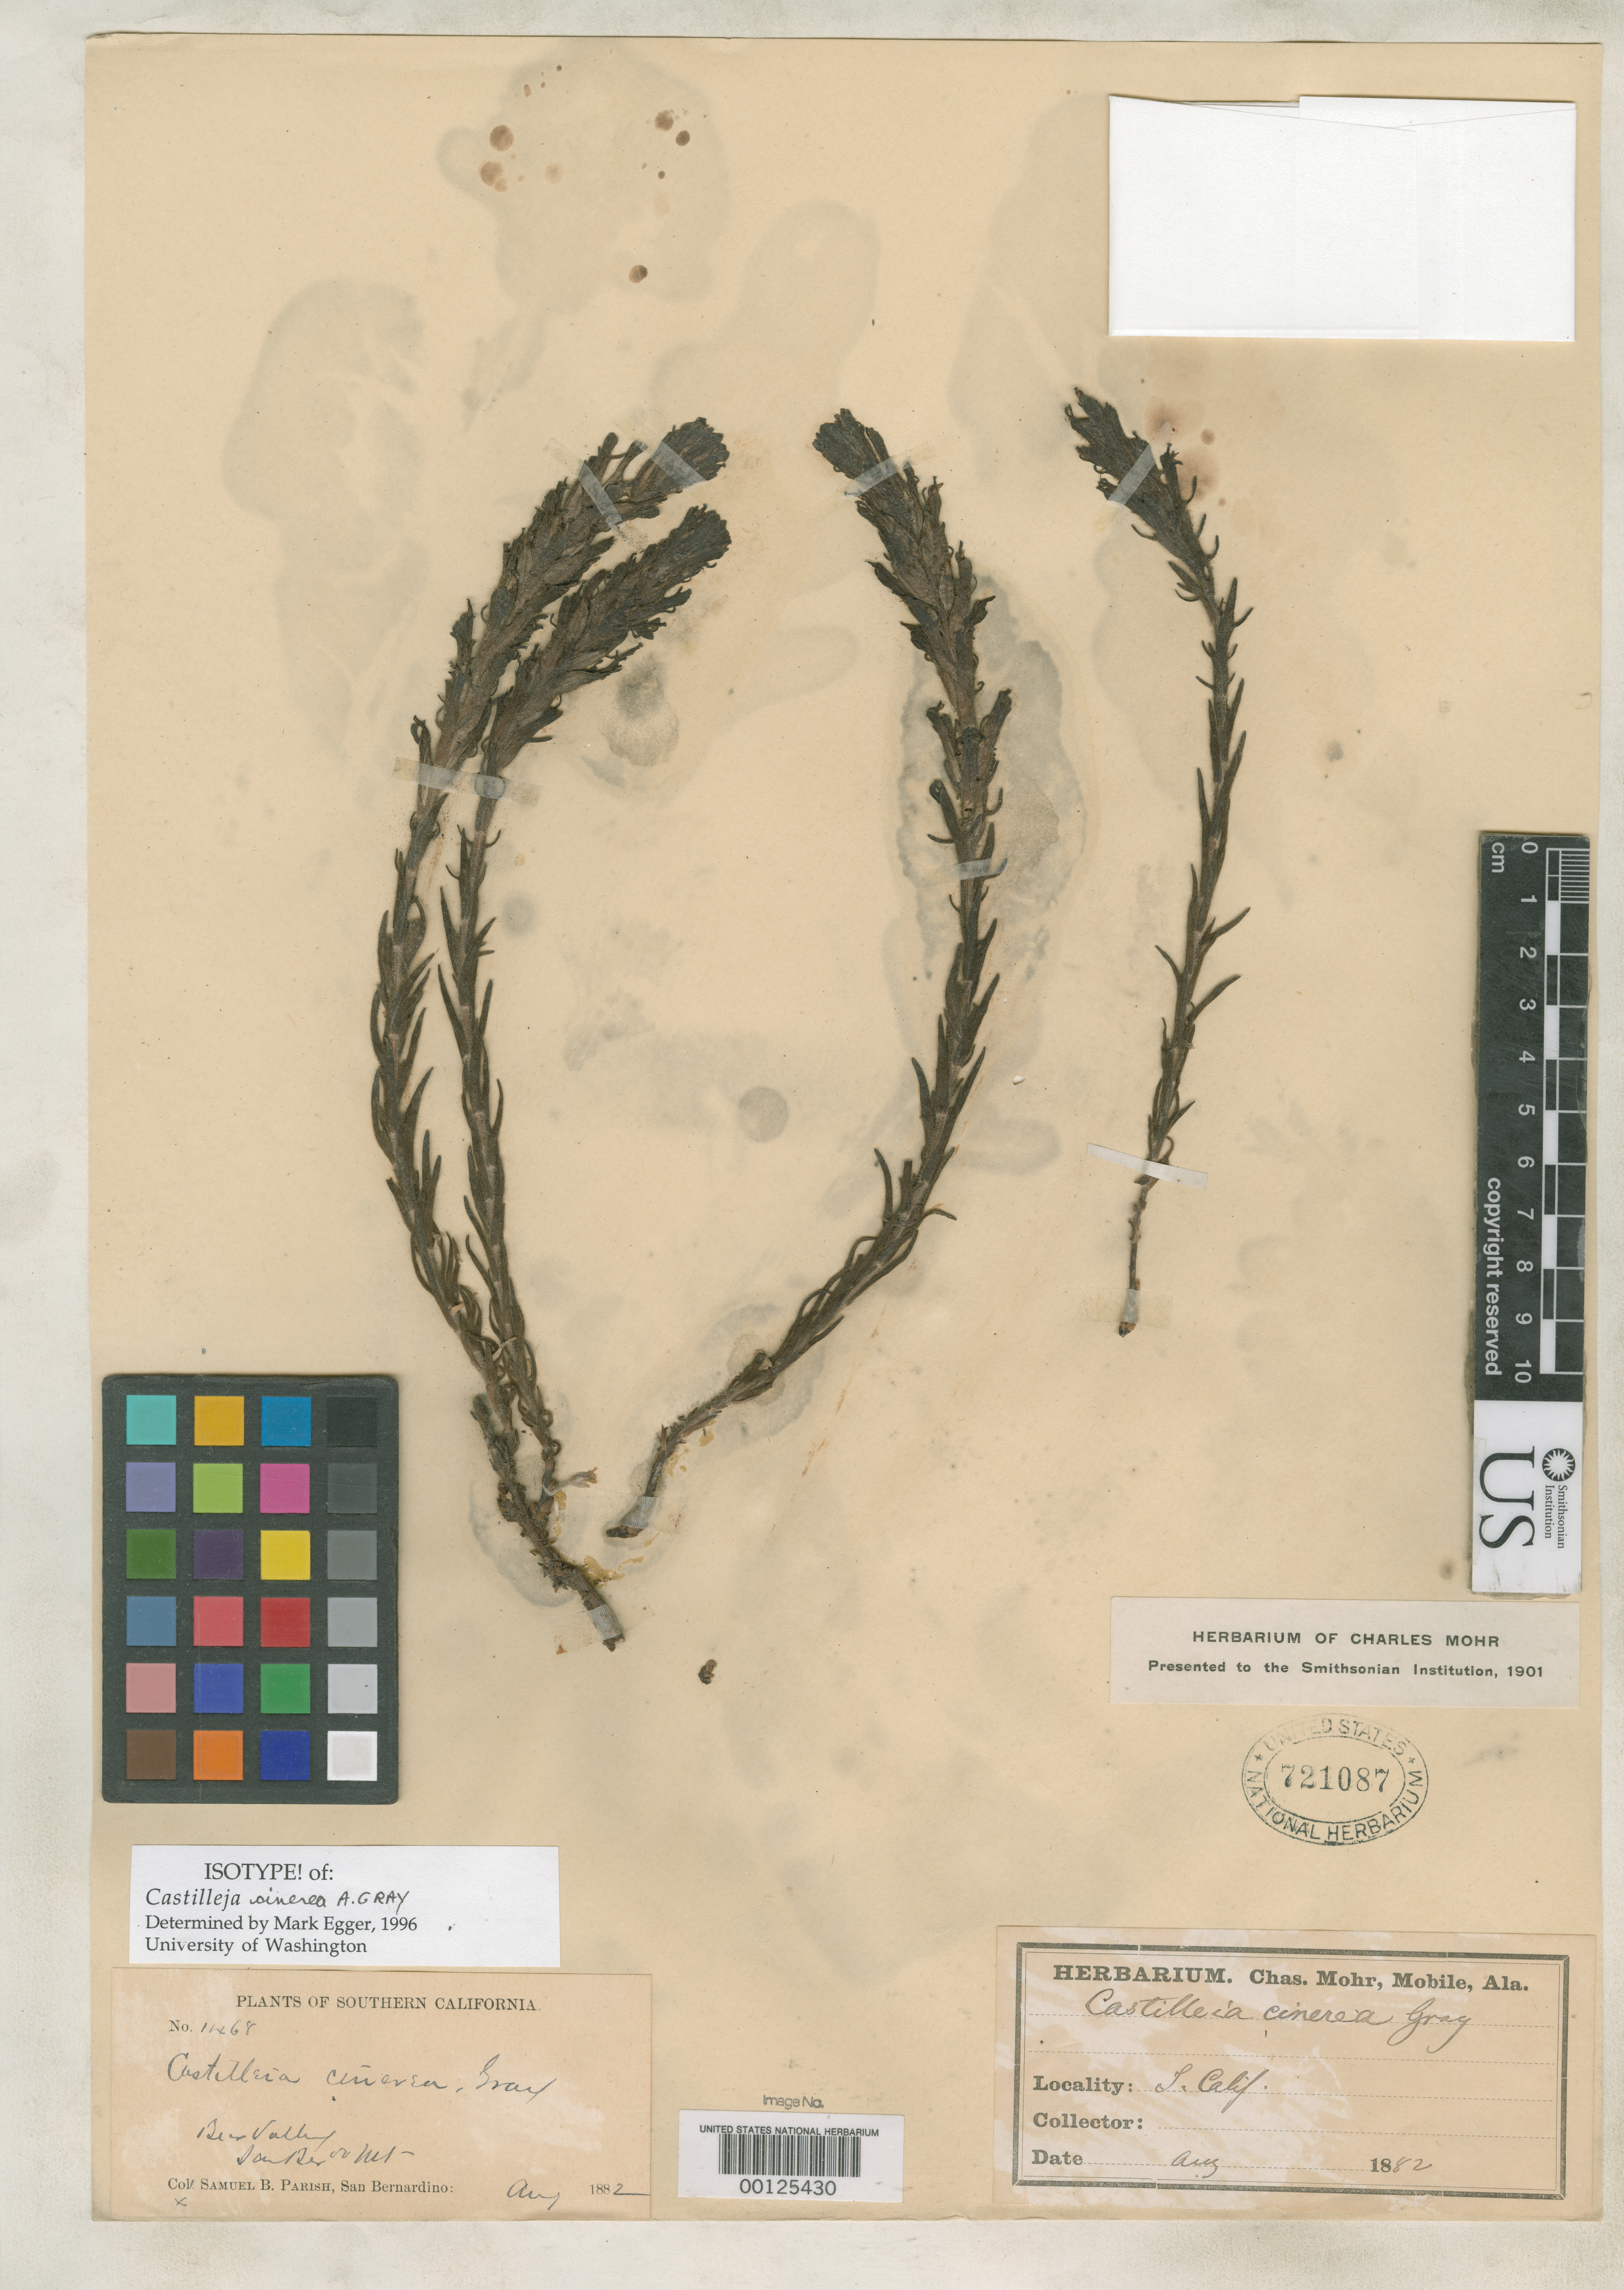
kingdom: Plantae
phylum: Tracheophyta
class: Magnoliopsida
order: Lamiales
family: Orobanchaceae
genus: Castilleja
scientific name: Castilleja cinerea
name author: A. Gray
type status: Isotype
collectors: S. B. Parish & W. F. Parish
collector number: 1468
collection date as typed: Aug 1882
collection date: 1882-08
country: United States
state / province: California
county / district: San Bernardino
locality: San Bernardino Mts., Bear Valley.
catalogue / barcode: US 721087